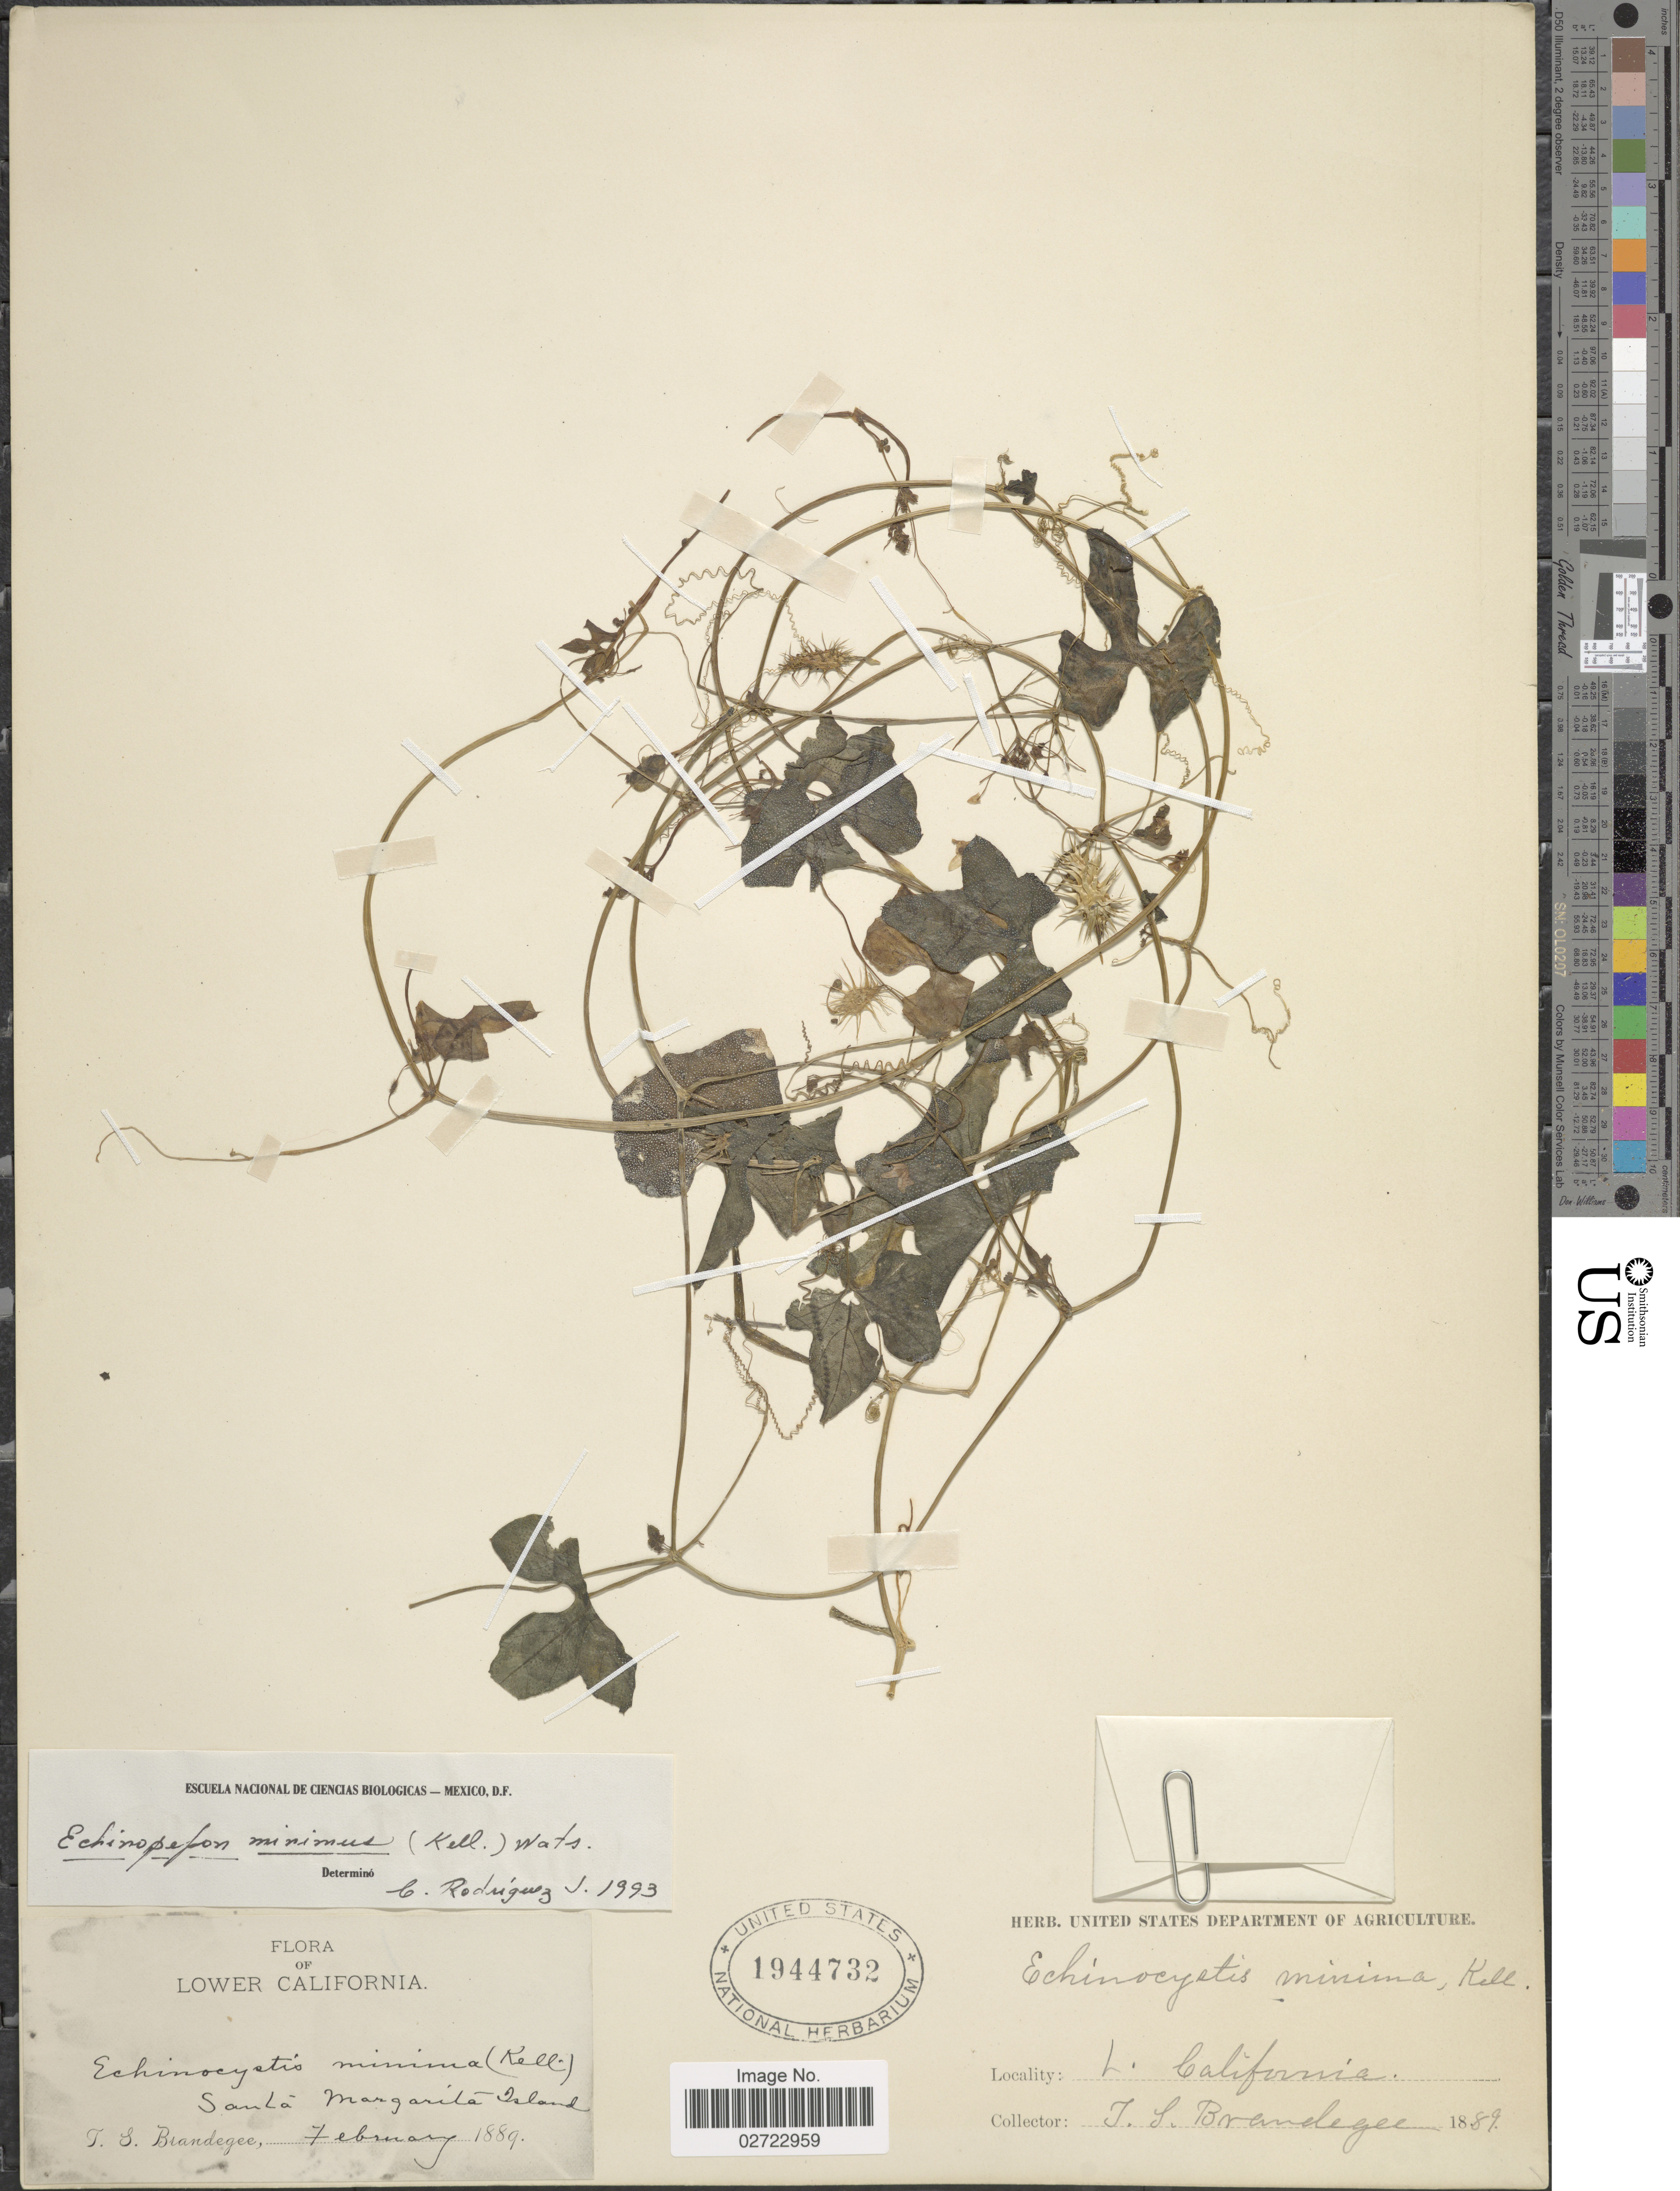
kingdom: Plantae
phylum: Tracheophyta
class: Magnoliopsida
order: Cucurbitales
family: Cucurbitaceae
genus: Echinopepon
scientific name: Echinopepon minimus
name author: (Kellogg) S. Watson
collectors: J. S. Brandegee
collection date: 1889-02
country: Mexico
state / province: Baja California Sur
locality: Santa Margarita Island.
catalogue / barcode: US 1944732